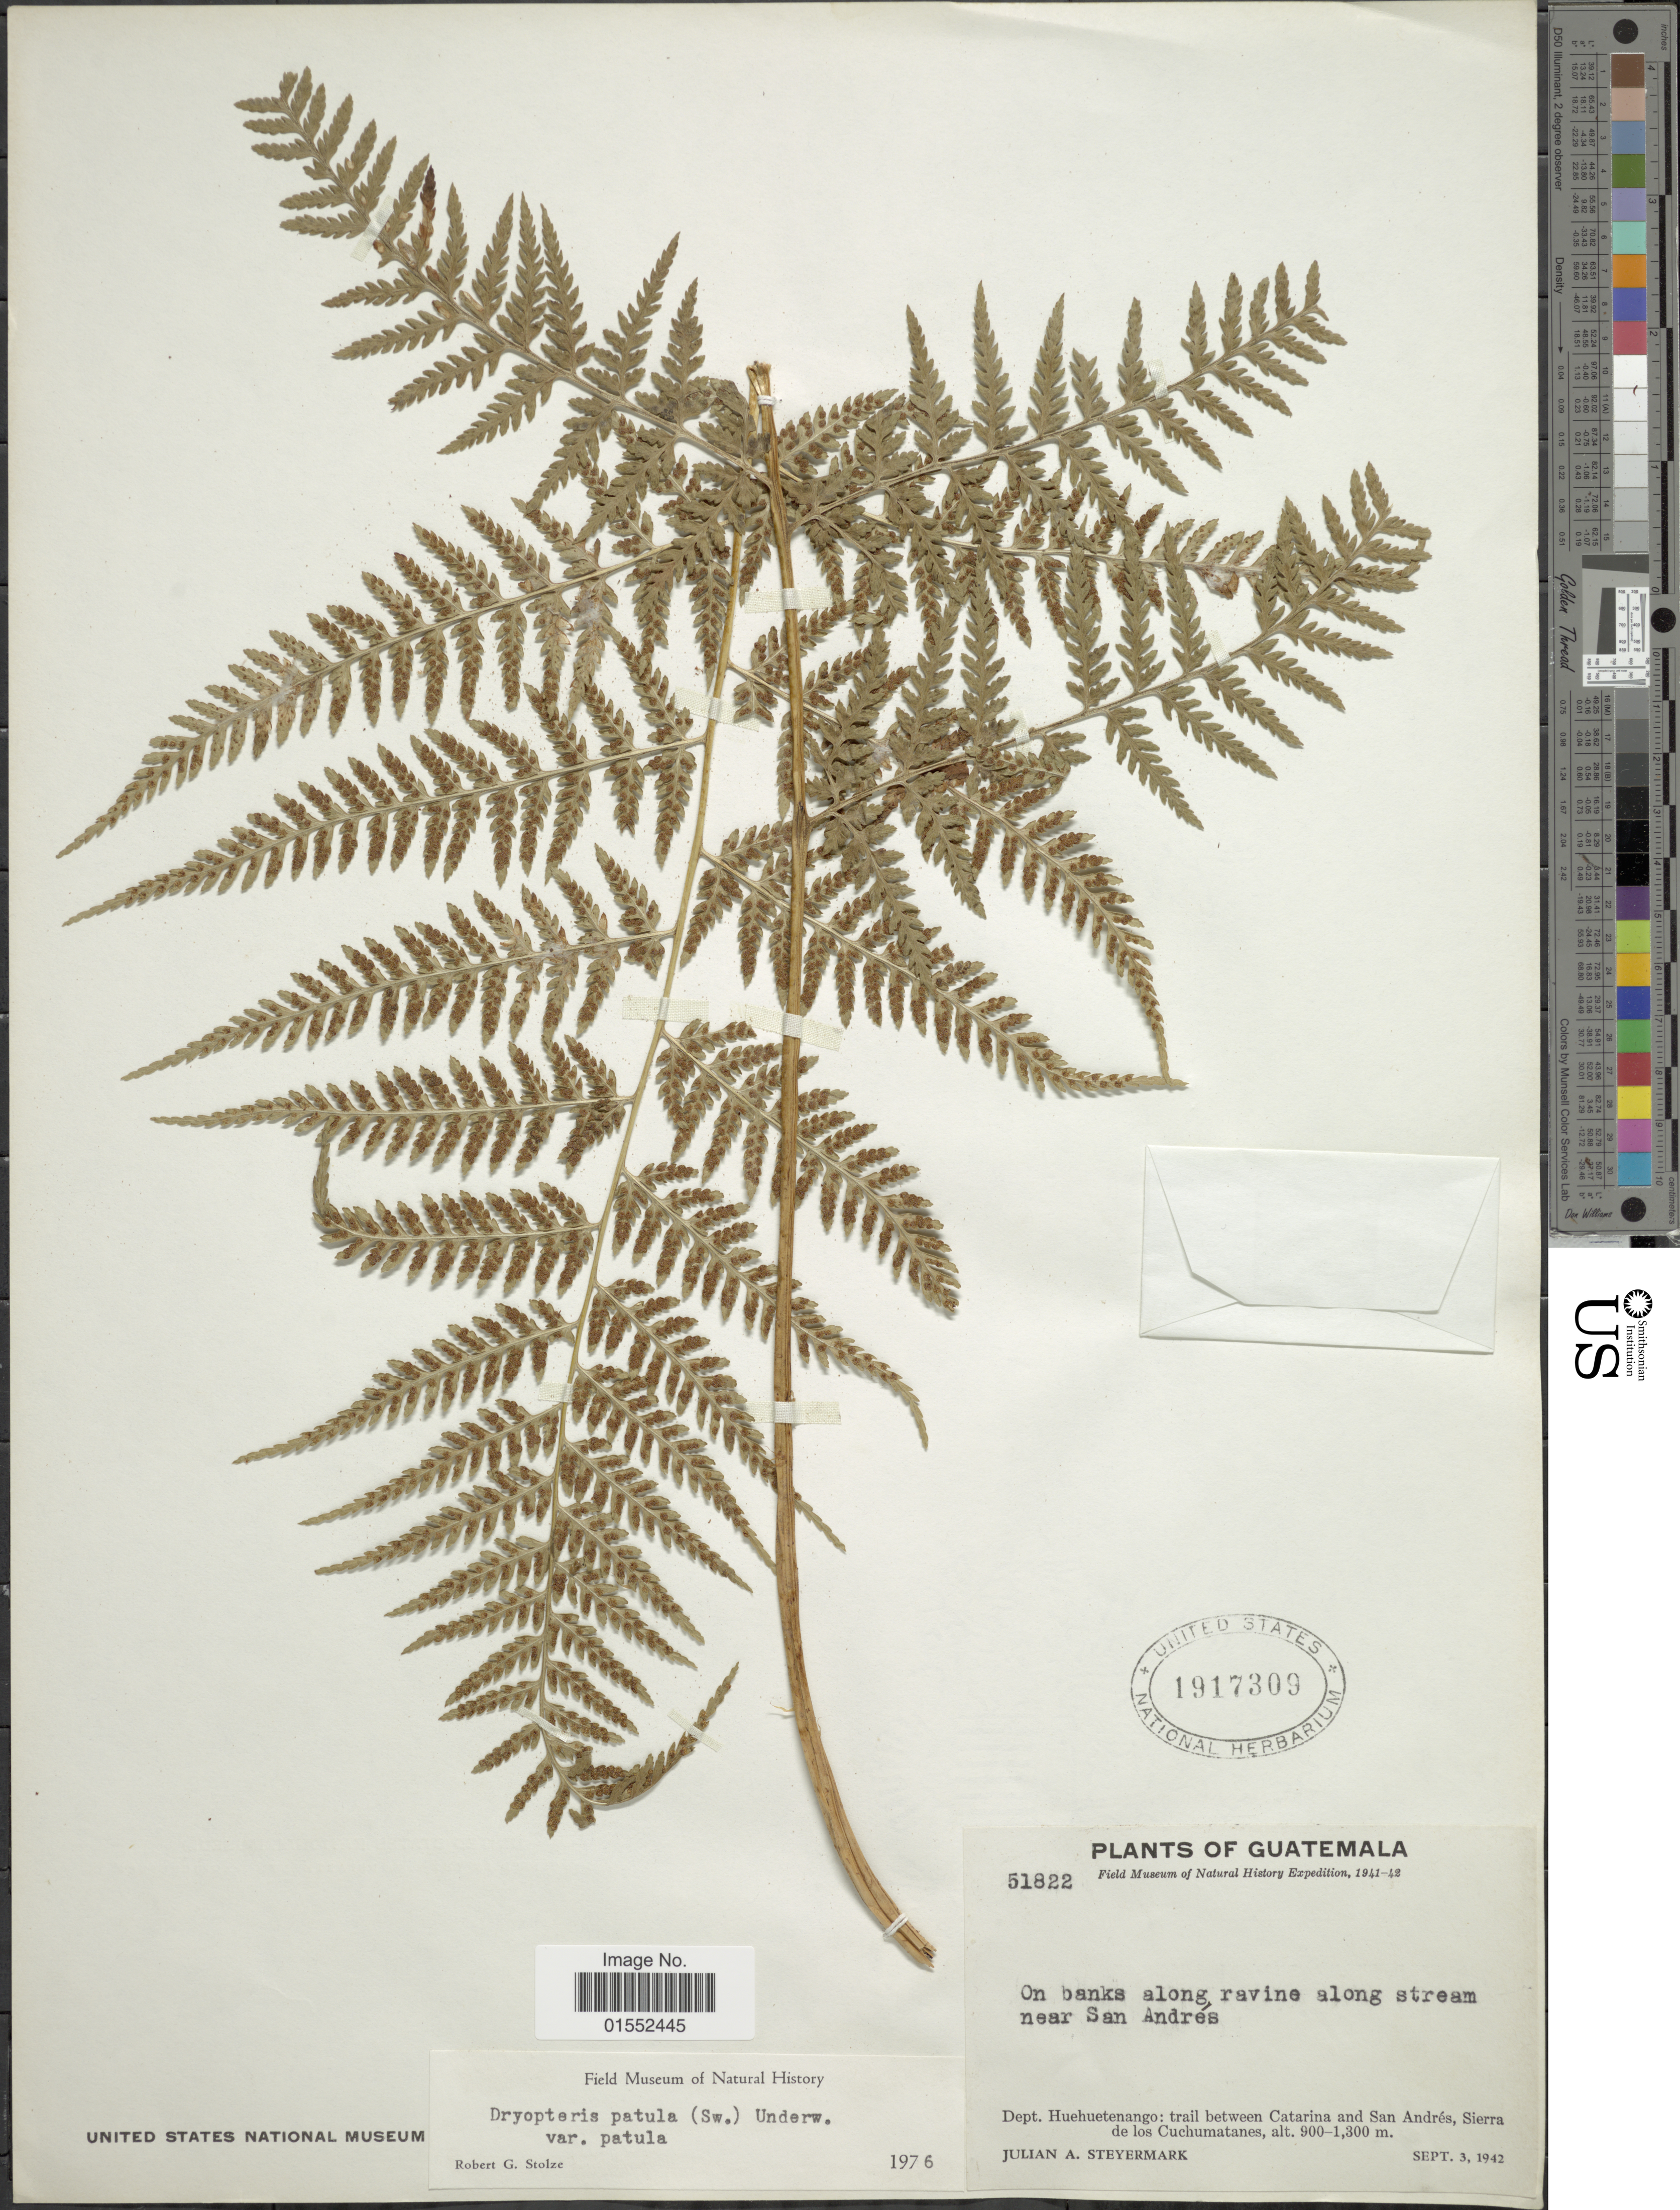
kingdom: Plantae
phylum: Tracheophyta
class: Polypodiopsida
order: Polypodiales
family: Dryopteridaceae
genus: Dryopteris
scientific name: Dryopteris patula var. patula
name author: (Sw.) Underw.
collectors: J. Steyermark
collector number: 51822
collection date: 1942-09-03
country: Guatemala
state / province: Huehuetenango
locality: Guatemala. Dept. Huehuetenango: trail between Catarina and San Andres, Sierra de los Cuchumatanes. On banks along ravine along stream near San Andres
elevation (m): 900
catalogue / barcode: US 1917309